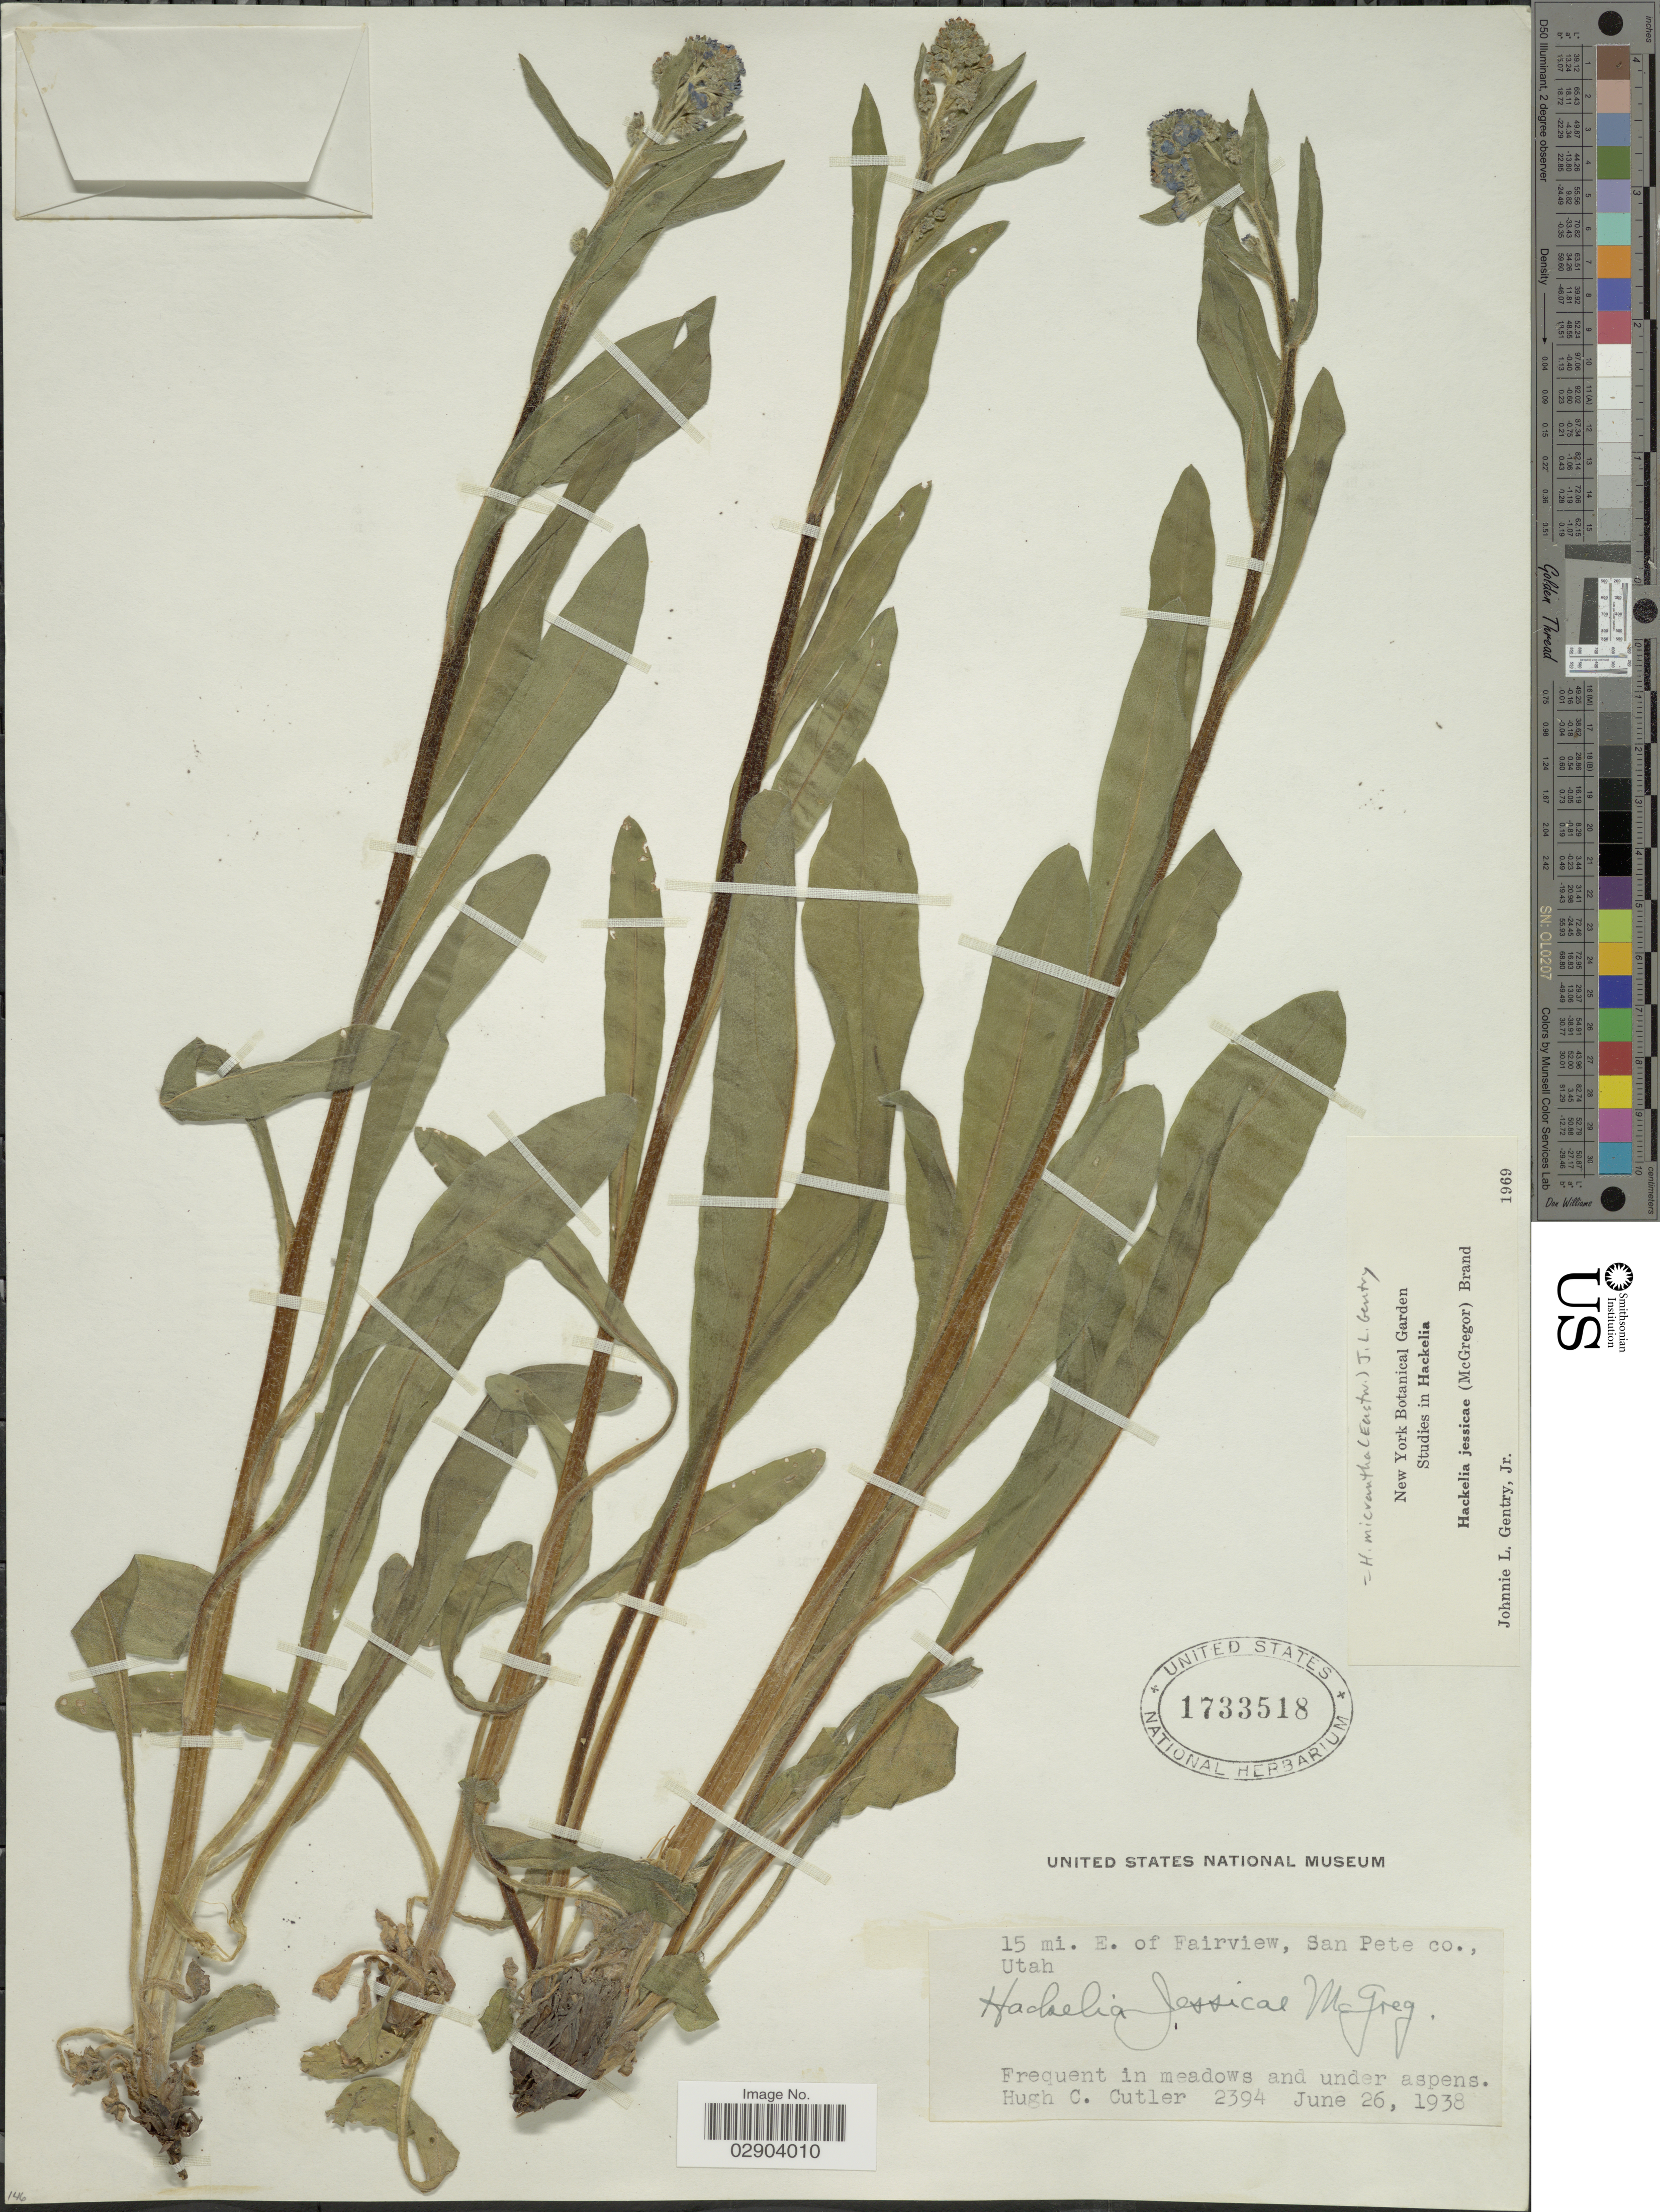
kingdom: Plantae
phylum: Tracheophyta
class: Magnoliopsida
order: Boraginales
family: Boraginaceae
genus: Hackelia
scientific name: Hackelia micrantha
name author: (Eastw.) J.L. Gentry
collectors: H. C. Cutler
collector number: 2394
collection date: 1938-06-26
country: United States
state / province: Utah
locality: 15 mi. E. of Fairview, San Pete Co.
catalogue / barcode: US 1733518